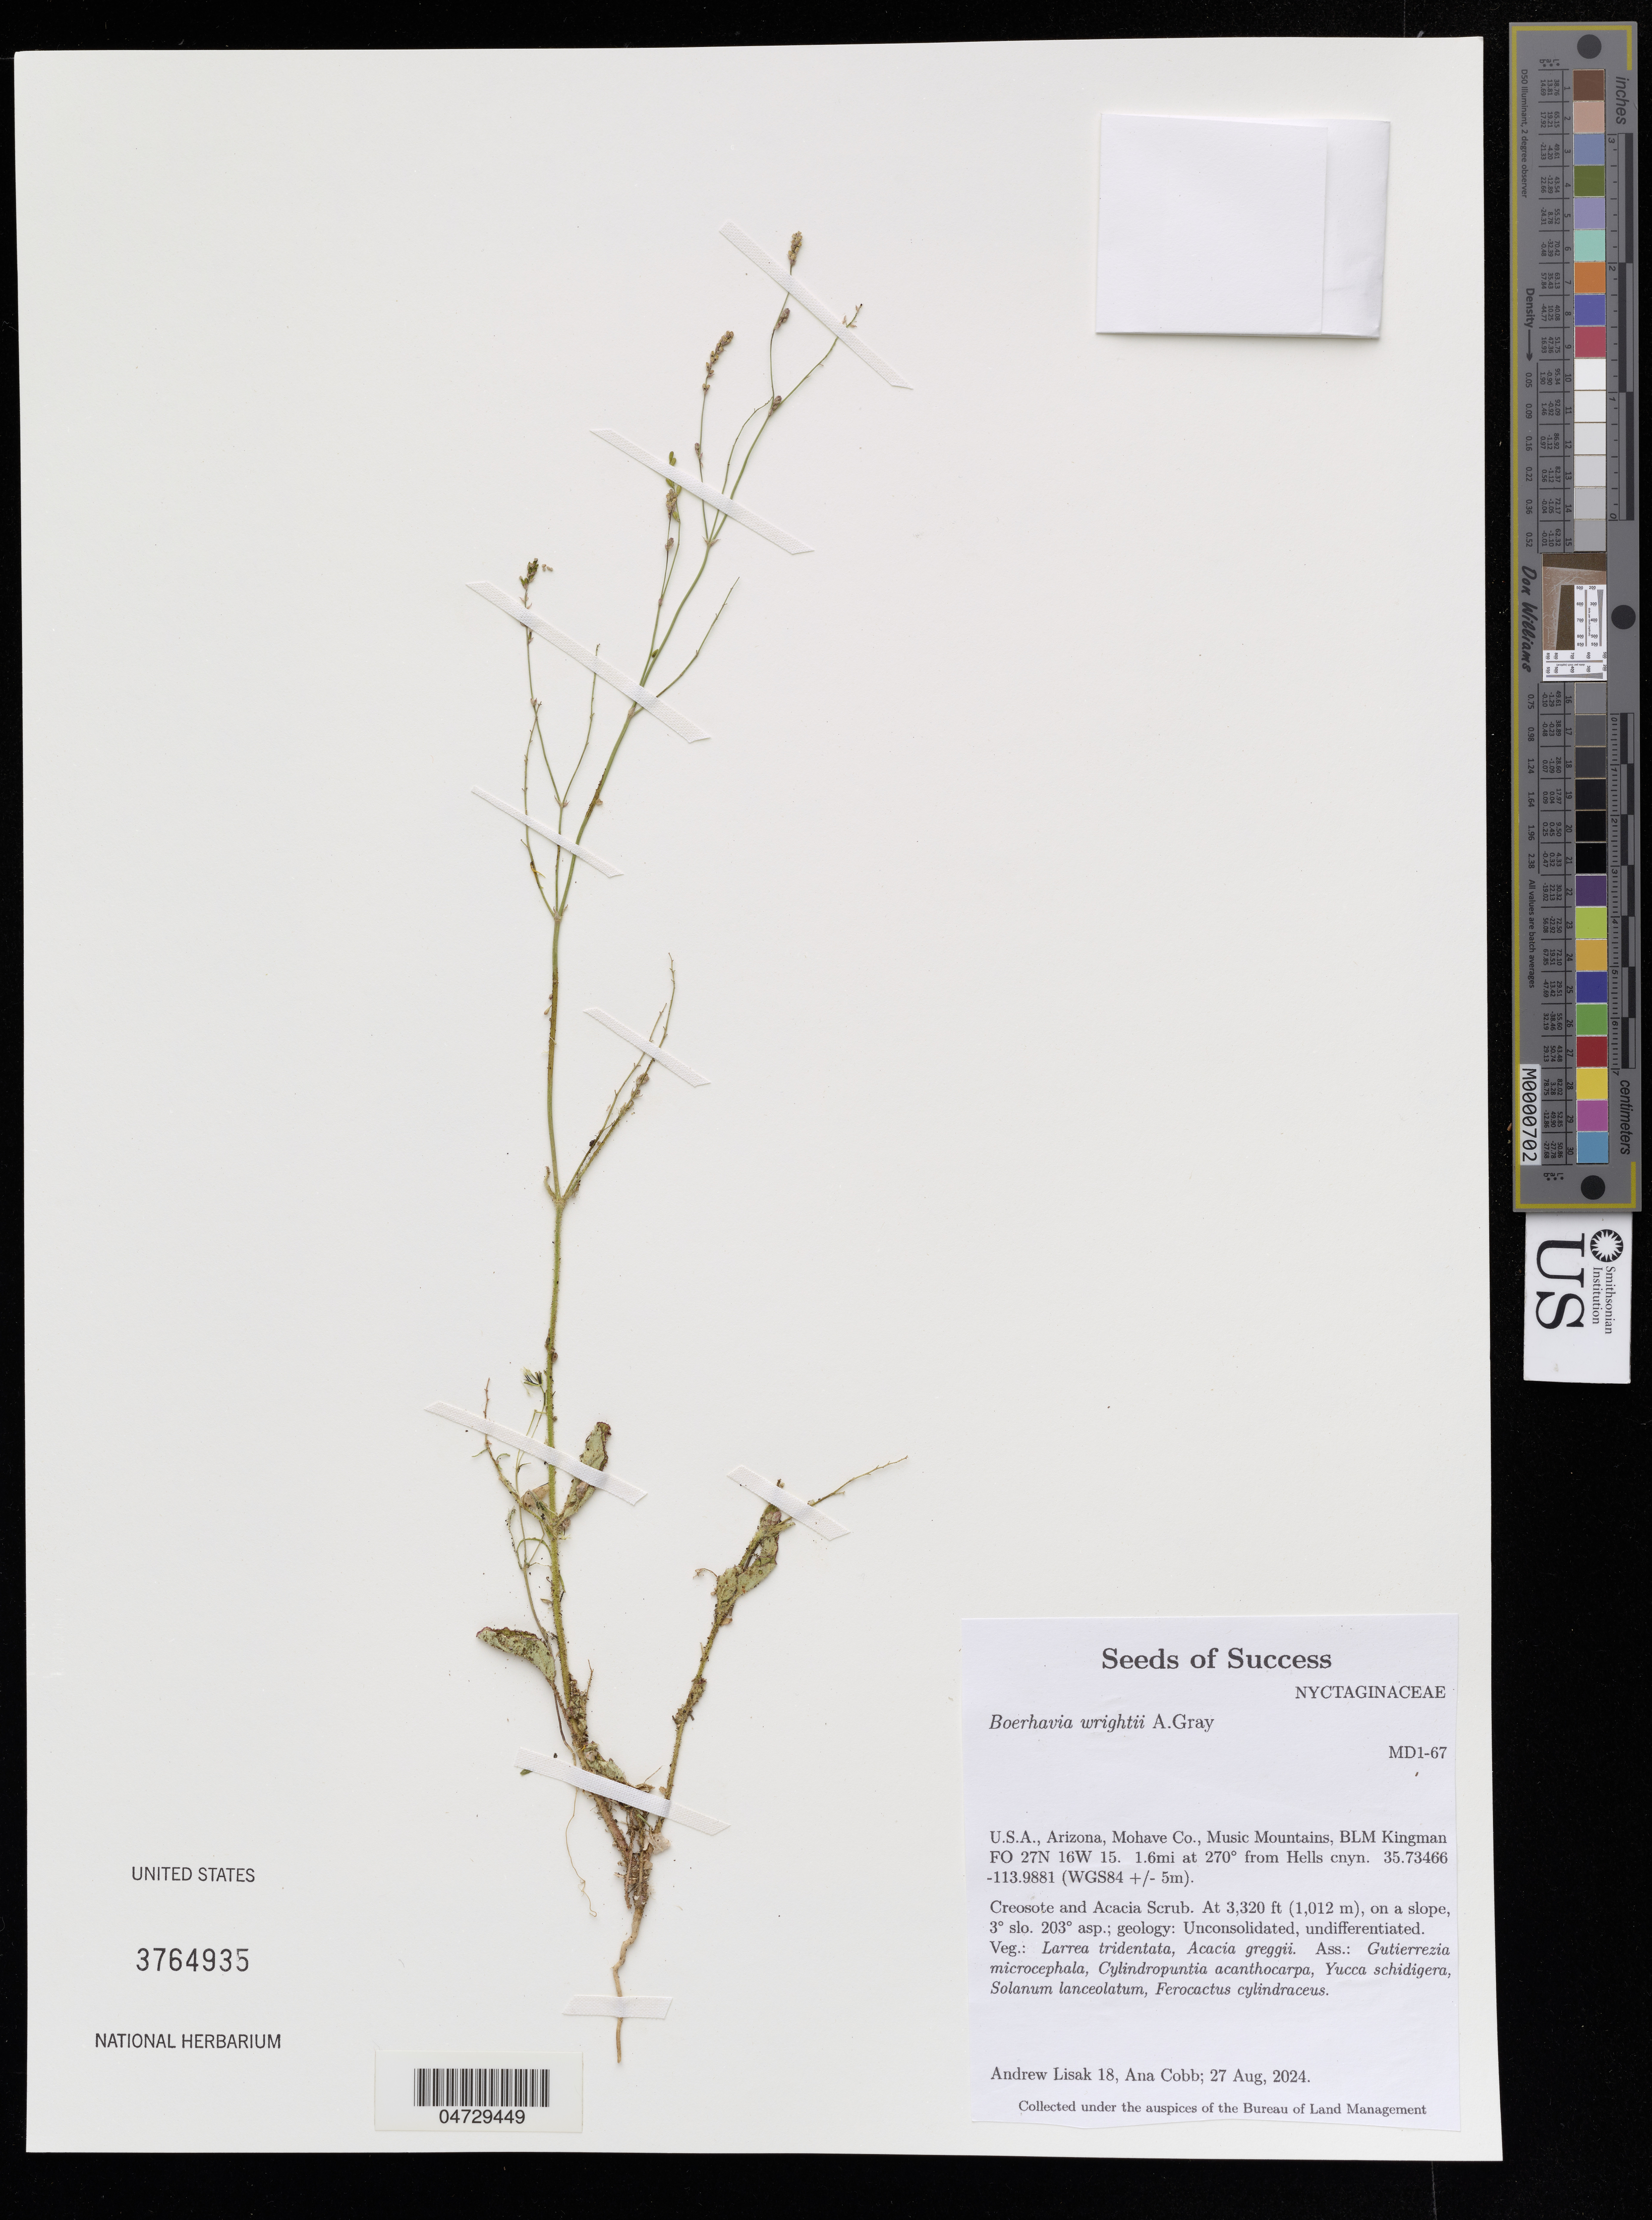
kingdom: Plantae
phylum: Tracheophyta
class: Magnoliopsida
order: Caryophyllales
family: Nyctaginaceae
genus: Boerhavia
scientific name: Boerhavia wrightii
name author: A. Gray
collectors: A. Lisak & A. Cobb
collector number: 18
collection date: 2024-08-27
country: United States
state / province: Arizona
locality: Mohave Co., Music Mountains, BLM Kingman FO 27N 16W 15. 1.6mi at 270° from Hells cnyn. (WG84 +/- 5m).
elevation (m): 1012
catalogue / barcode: US 3764935